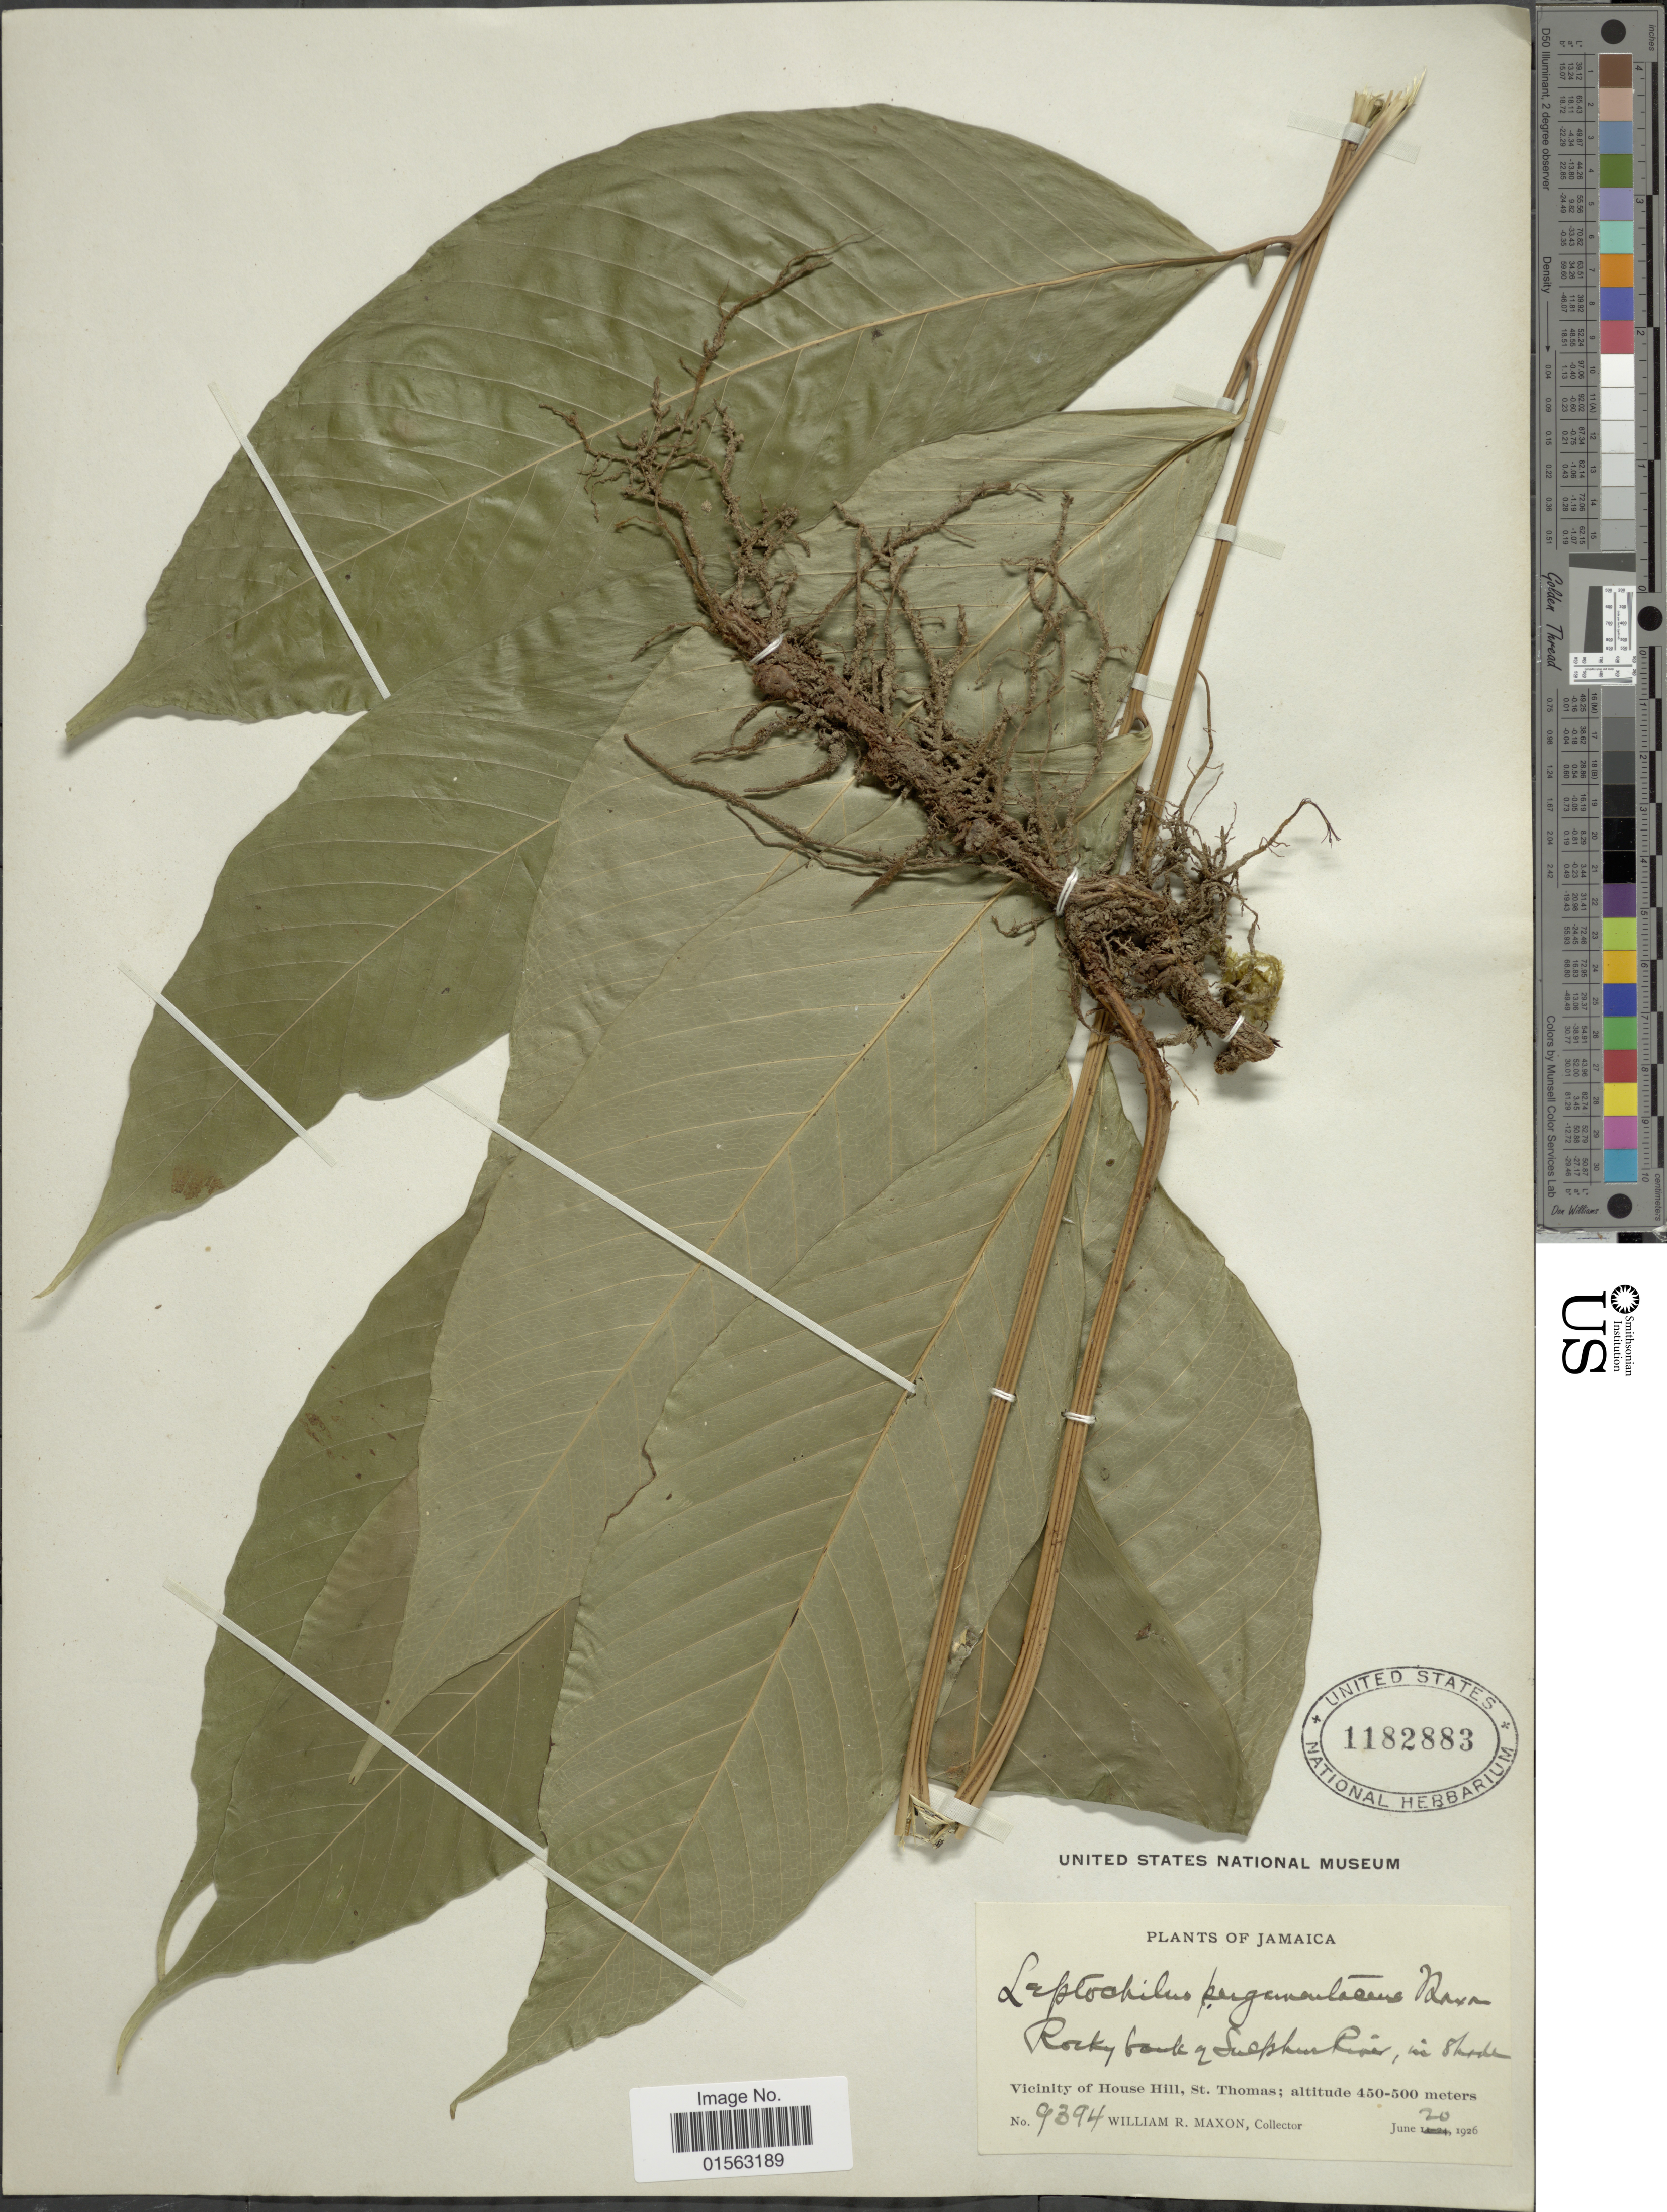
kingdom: Plantae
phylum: Tracheophyta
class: Polypodiopsida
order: Polypodiales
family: Dryopteridaceae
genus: Mickelia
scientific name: Mickelia pergamentacea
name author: (Maxon) R.C. Moran et al.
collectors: W. R. Maxon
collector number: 9394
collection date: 1926-06-20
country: Jamaica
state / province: Saint Thomas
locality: Jamaica, rocky bank of Suphur River, in shade, Vicinity of House Hill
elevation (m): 450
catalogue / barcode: US 1182883